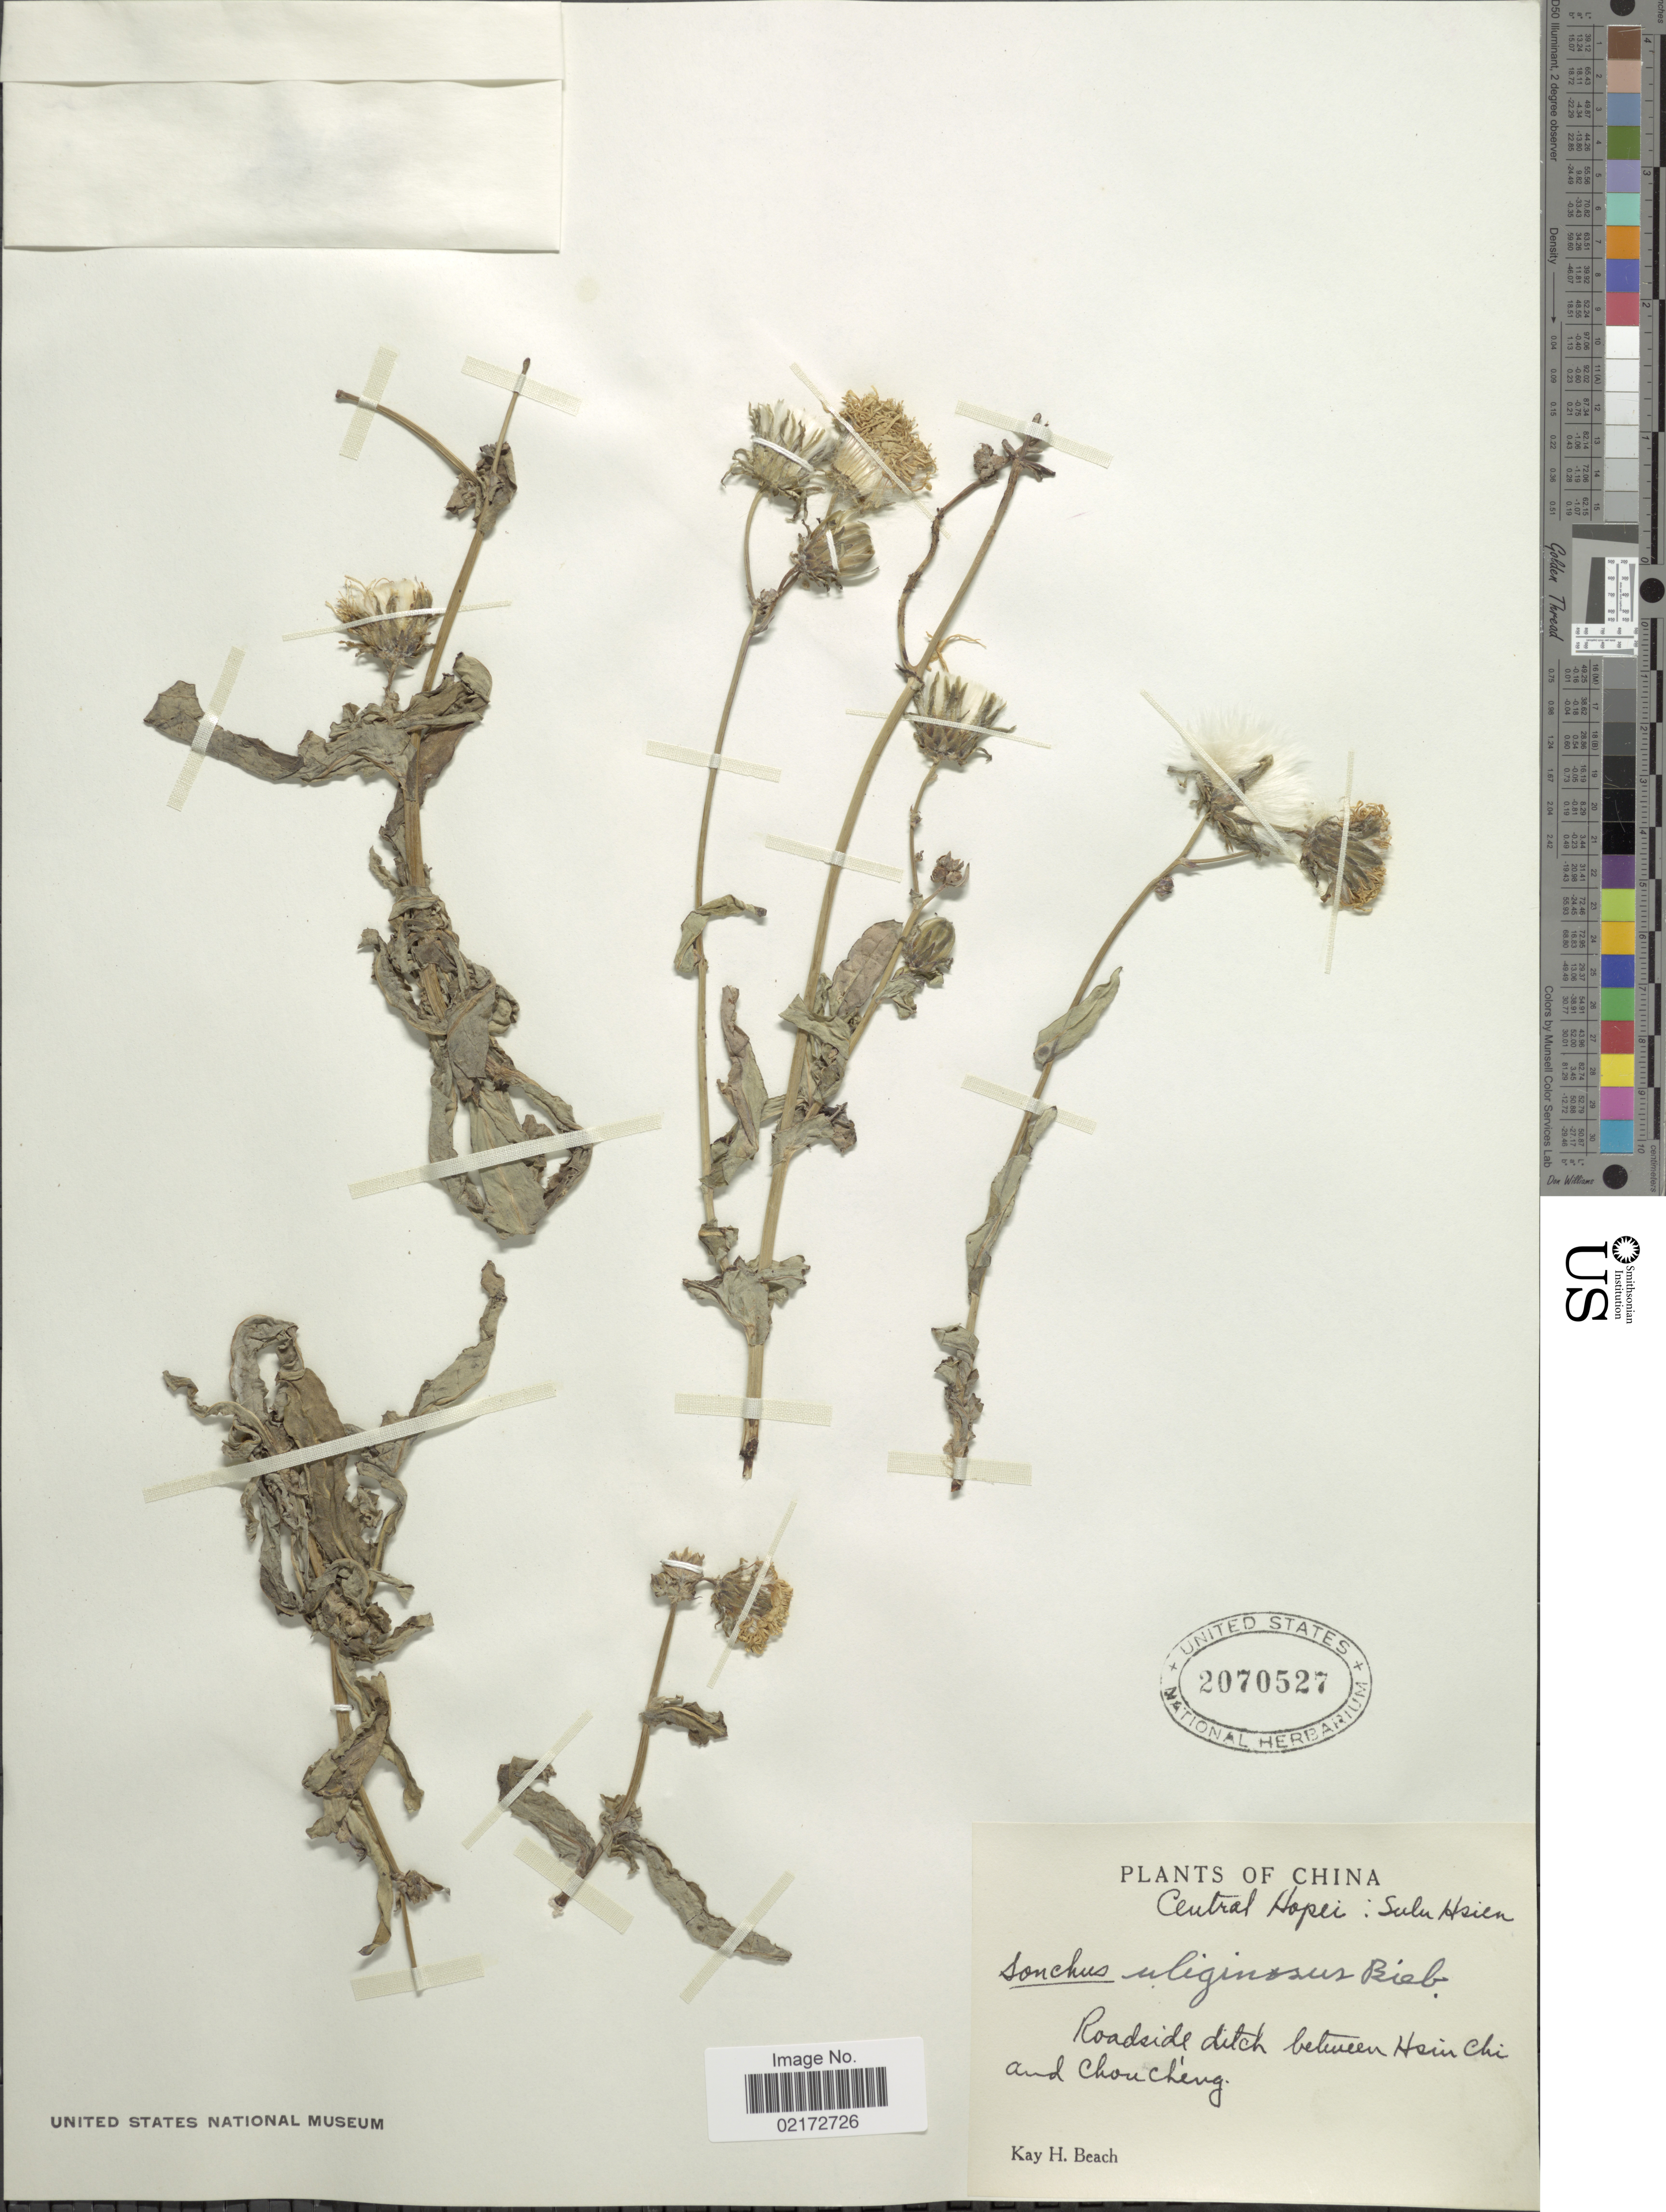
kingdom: Plantae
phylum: Tracheophyta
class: Magnoliopsida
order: Asterales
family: Asteraceae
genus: Sonchus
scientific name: Sonchus arvensis subsp. uliginosus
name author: (M. Bieb.) Nyman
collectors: K. H. Beach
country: China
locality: Central Hopei: Sulu Hsien. Roadside ditch between Hsin Chi and Chou Chéng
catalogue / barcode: US 2070527